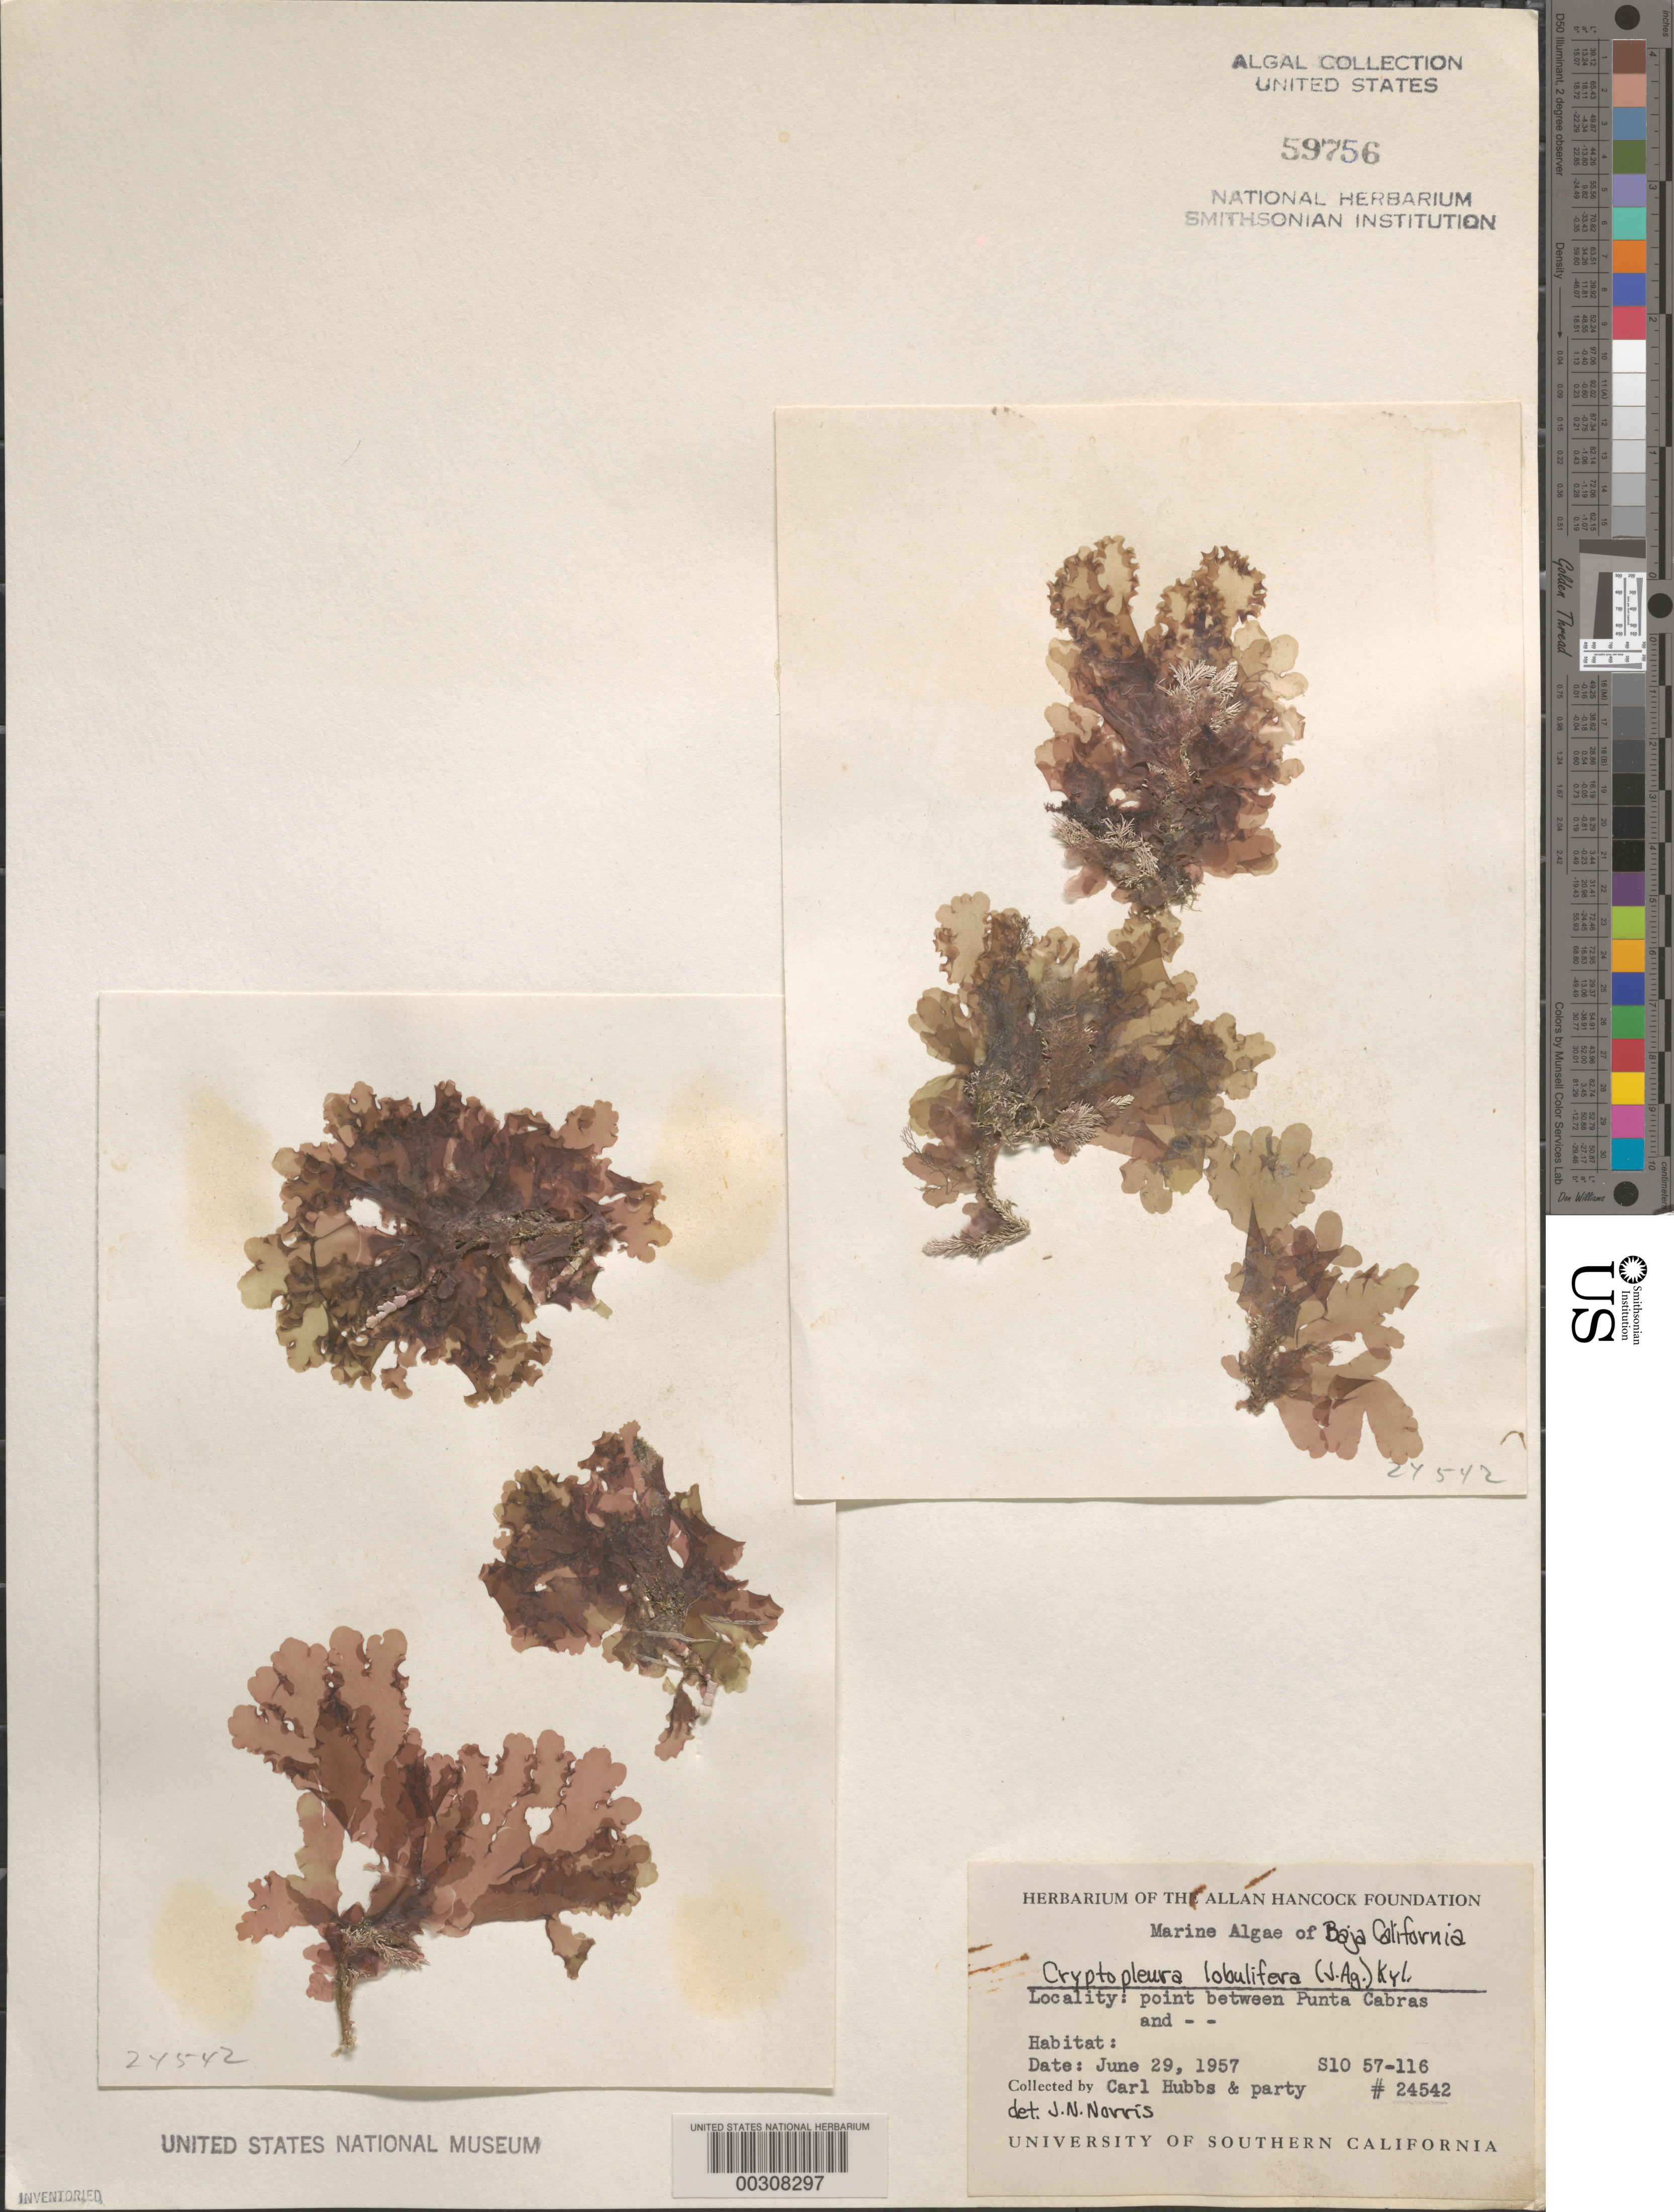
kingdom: Plantae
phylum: Rhodophyta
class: Florideophyceae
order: Ceramiales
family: Delesseriaceae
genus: Cryptopleura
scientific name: Cryptopleura lobulifera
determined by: Norris, James N.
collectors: C. Hubbs & et al.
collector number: EYD 24542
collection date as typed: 29 Jun 1957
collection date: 1957-06-29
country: Mexico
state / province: Baja California Norte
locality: Near Punta Cabras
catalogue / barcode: US 59756